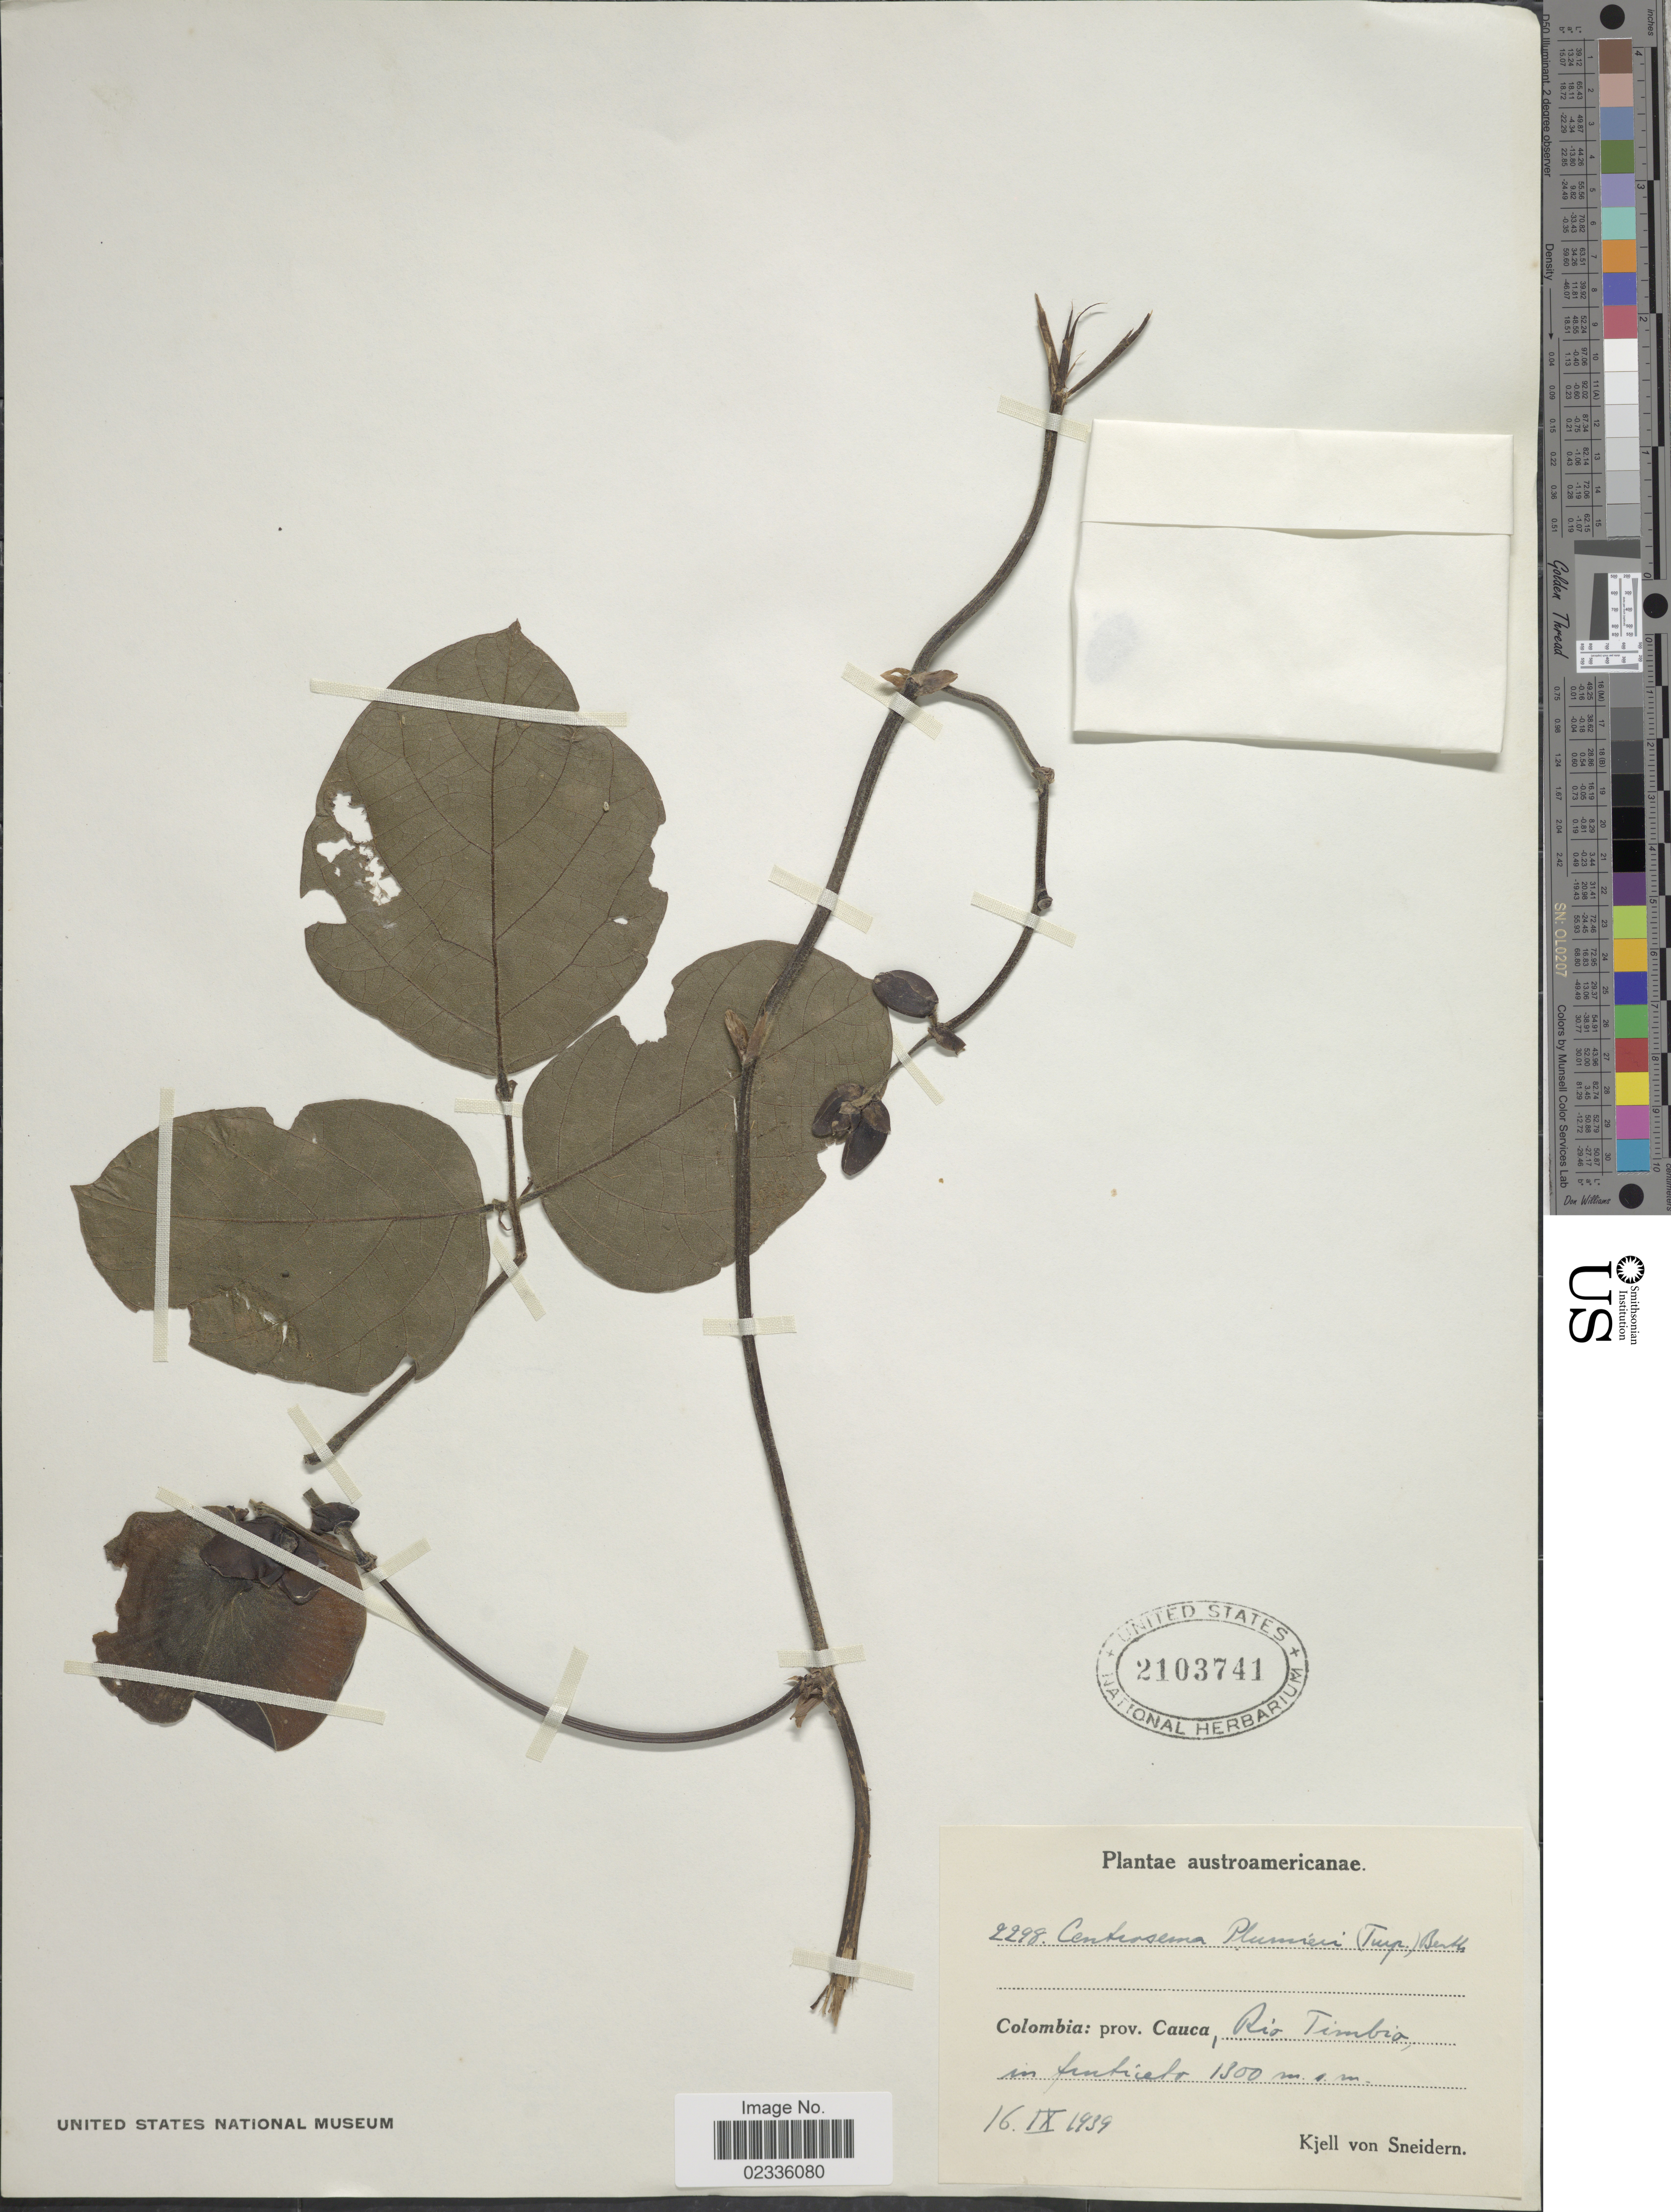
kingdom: Plantae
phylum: Tracheophyta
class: Magnoliopsida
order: Fabales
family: Fabaceae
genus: Centrosema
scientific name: Centrosema plumieri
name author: (Turpin ex Pers.) Benth.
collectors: K. von Sneidern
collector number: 2298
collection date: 1939-09-16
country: Colombia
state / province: Cauca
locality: Rio Timbia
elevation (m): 1300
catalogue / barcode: US 2103741